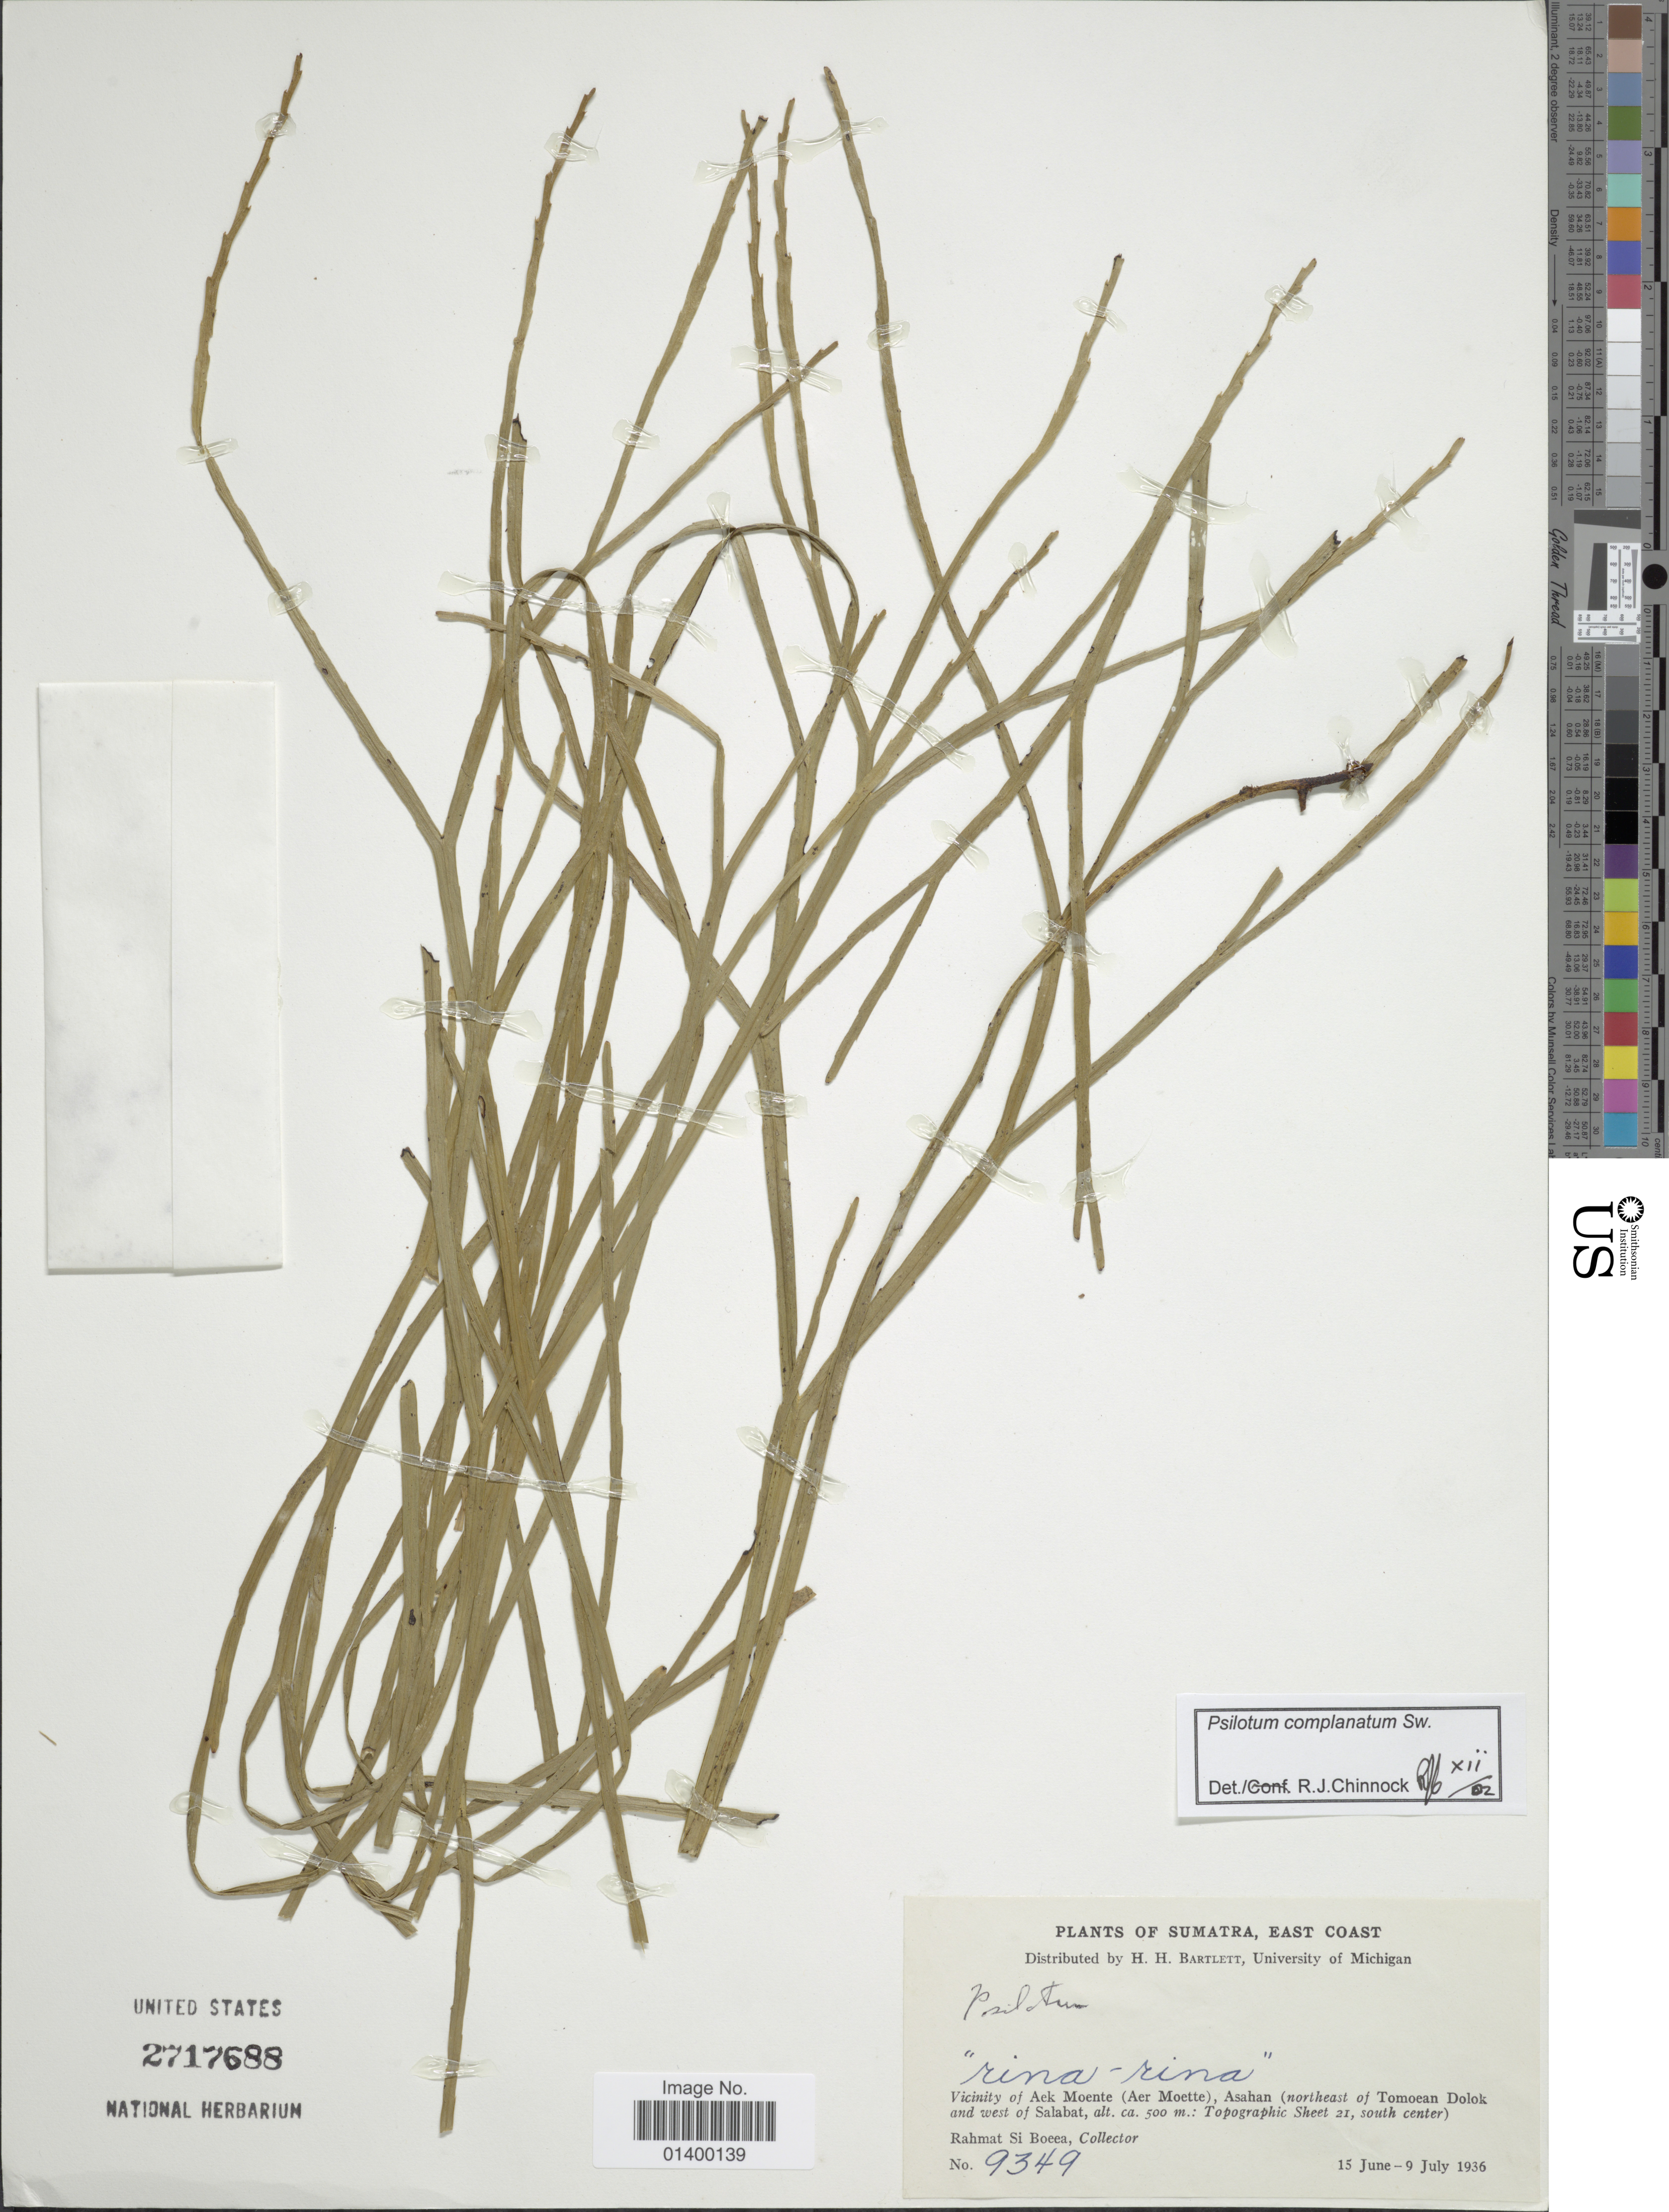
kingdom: Plantae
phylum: Tracheophyta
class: Polypodiopsida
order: Psilotales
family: Psilotaceae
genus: Psilotum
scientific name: Psilotum complanatum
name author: Sw.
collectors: Rahmat Si Boeea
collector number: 9349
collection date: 1936-06-15/1936-07-09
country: Indonesia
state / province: Sumatra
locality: East coast, Vicinity of Aek Moente (Aer Moette), Asahan (northeast of Tomocan Dolok and west of Salabat), topographic sheet 21, south center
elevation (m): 500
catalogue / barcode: US 2717688